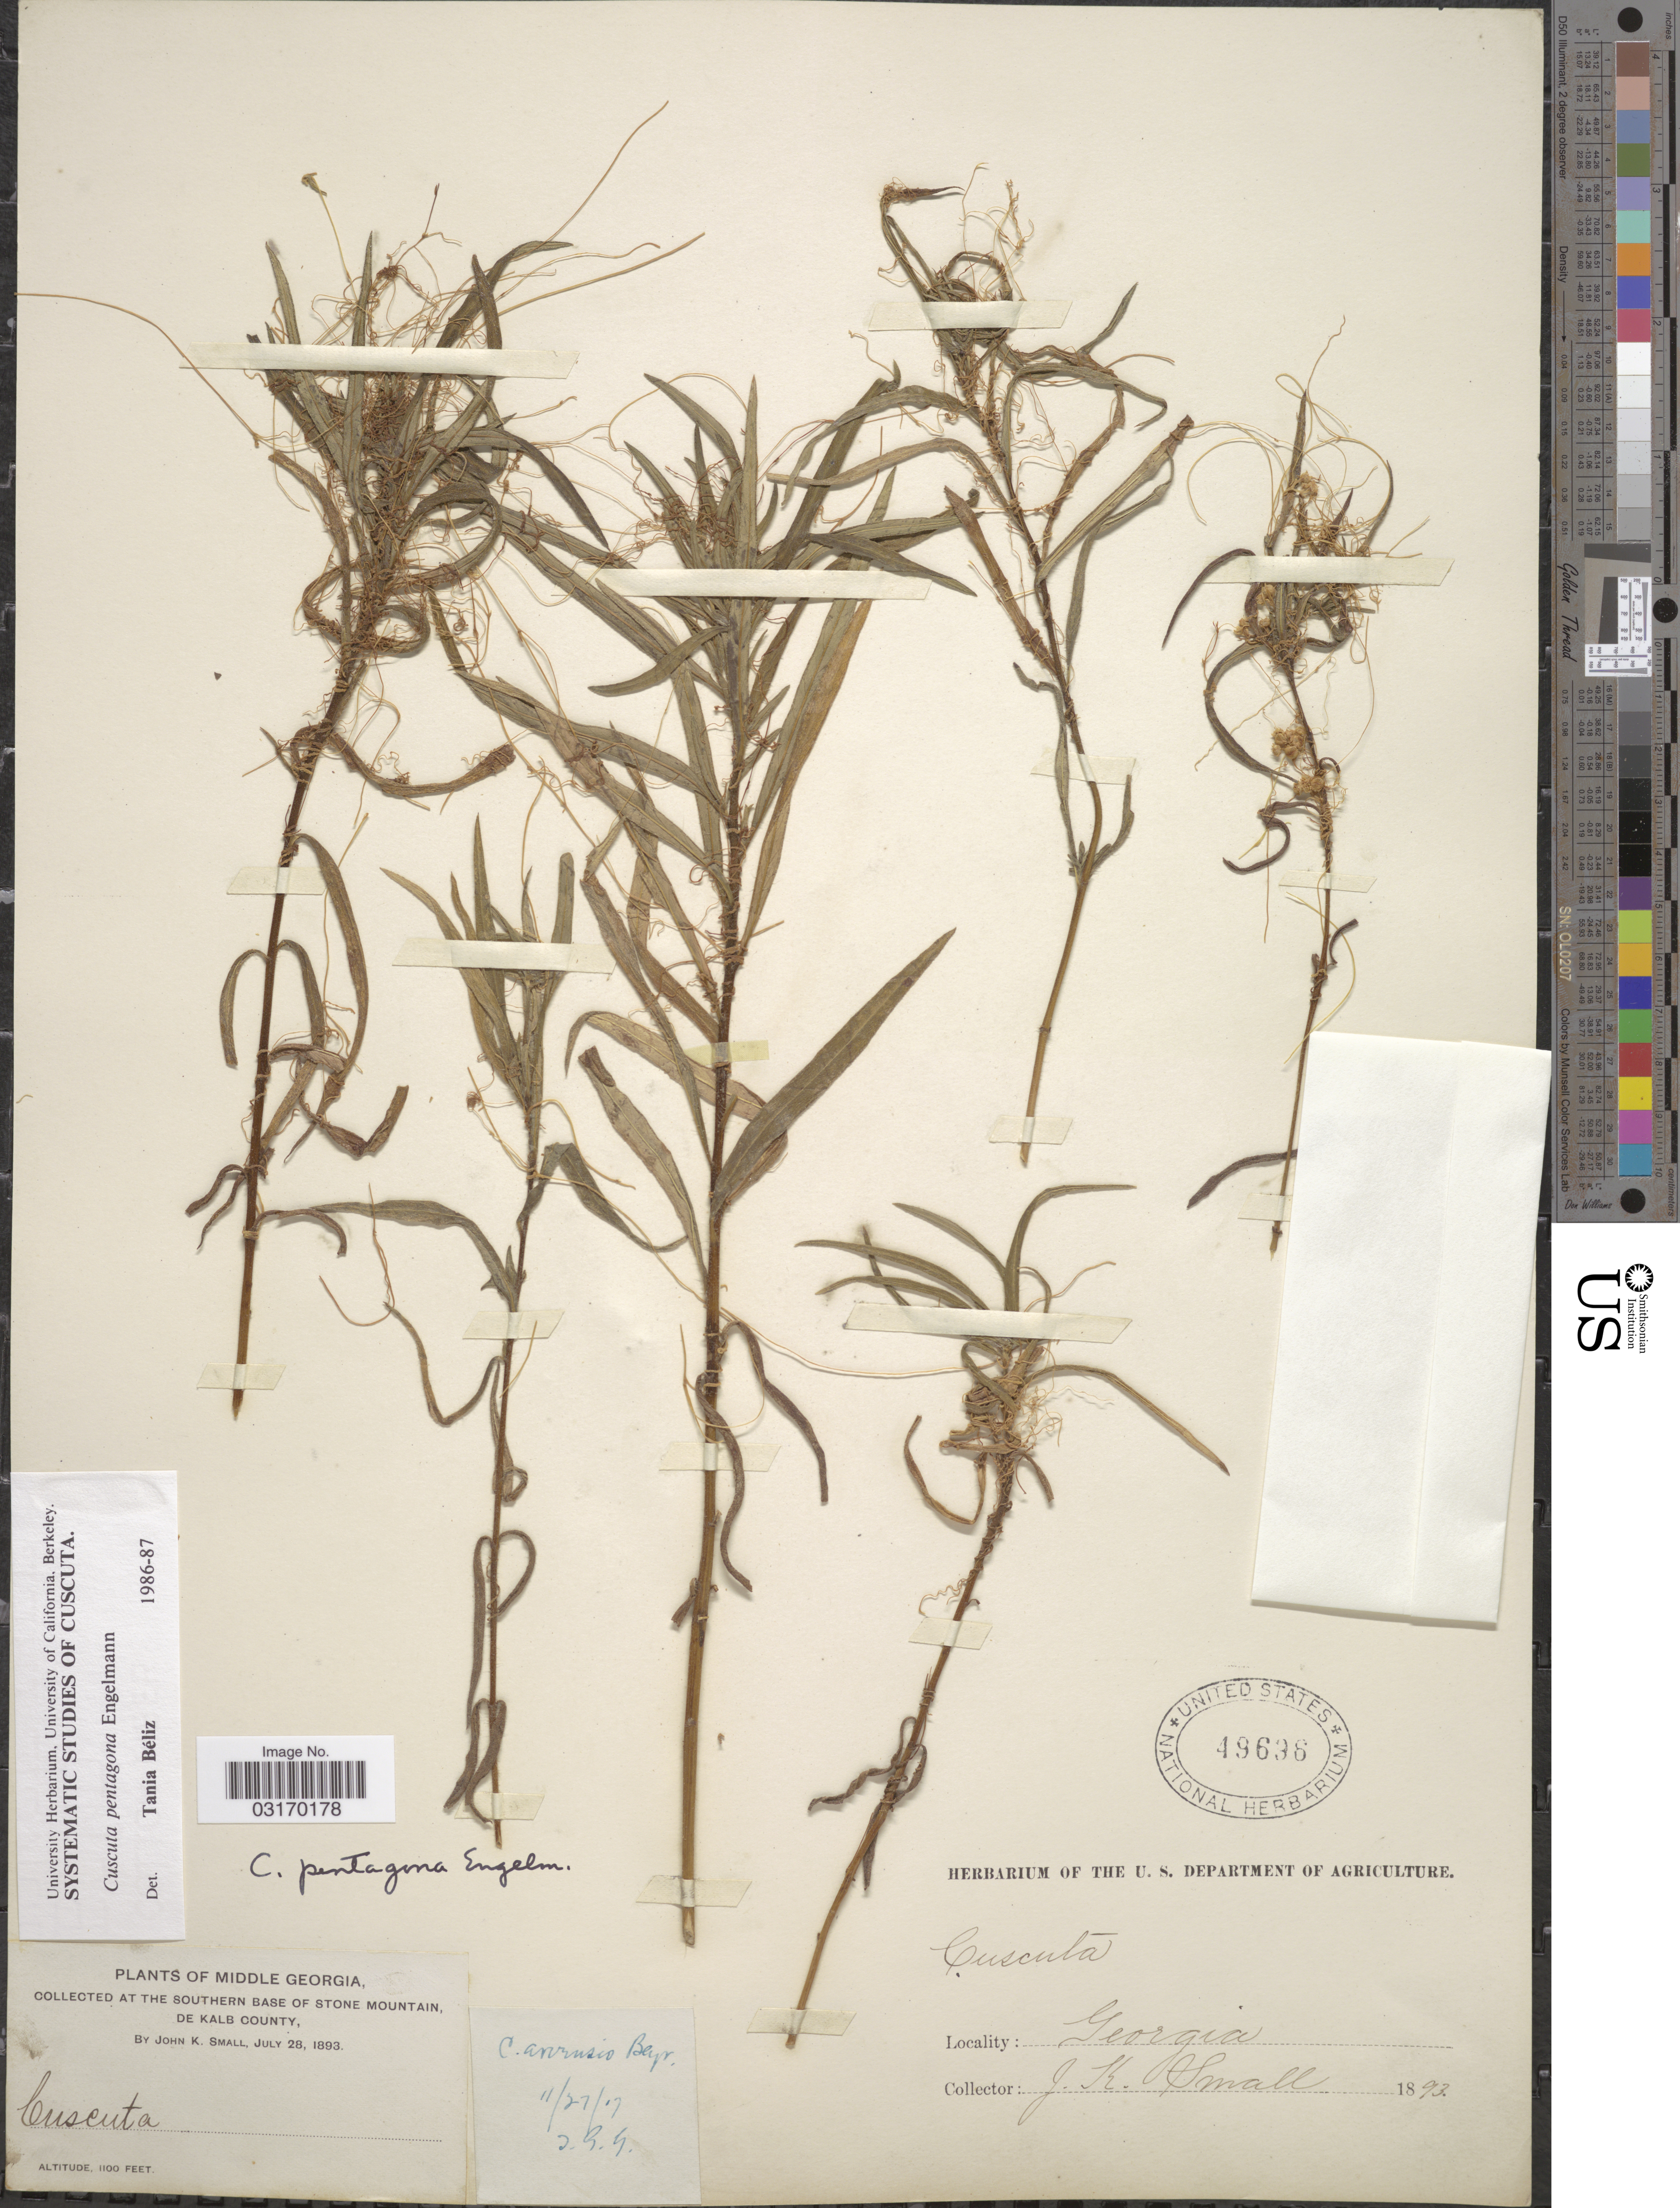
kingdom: Plantae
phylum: Tracheophyta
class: Magnoliopsida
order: Solanales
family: Convolvulaceae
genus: Cuscuta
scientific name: Cuscuta pentagona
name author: Engelm.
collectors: J. K. Small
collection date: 1893-07-28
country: United States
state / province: Georgia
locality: Middle Georgia. At the southern base of Stone Mountain, De Kalb County.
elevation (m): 335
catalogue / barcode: US 49636